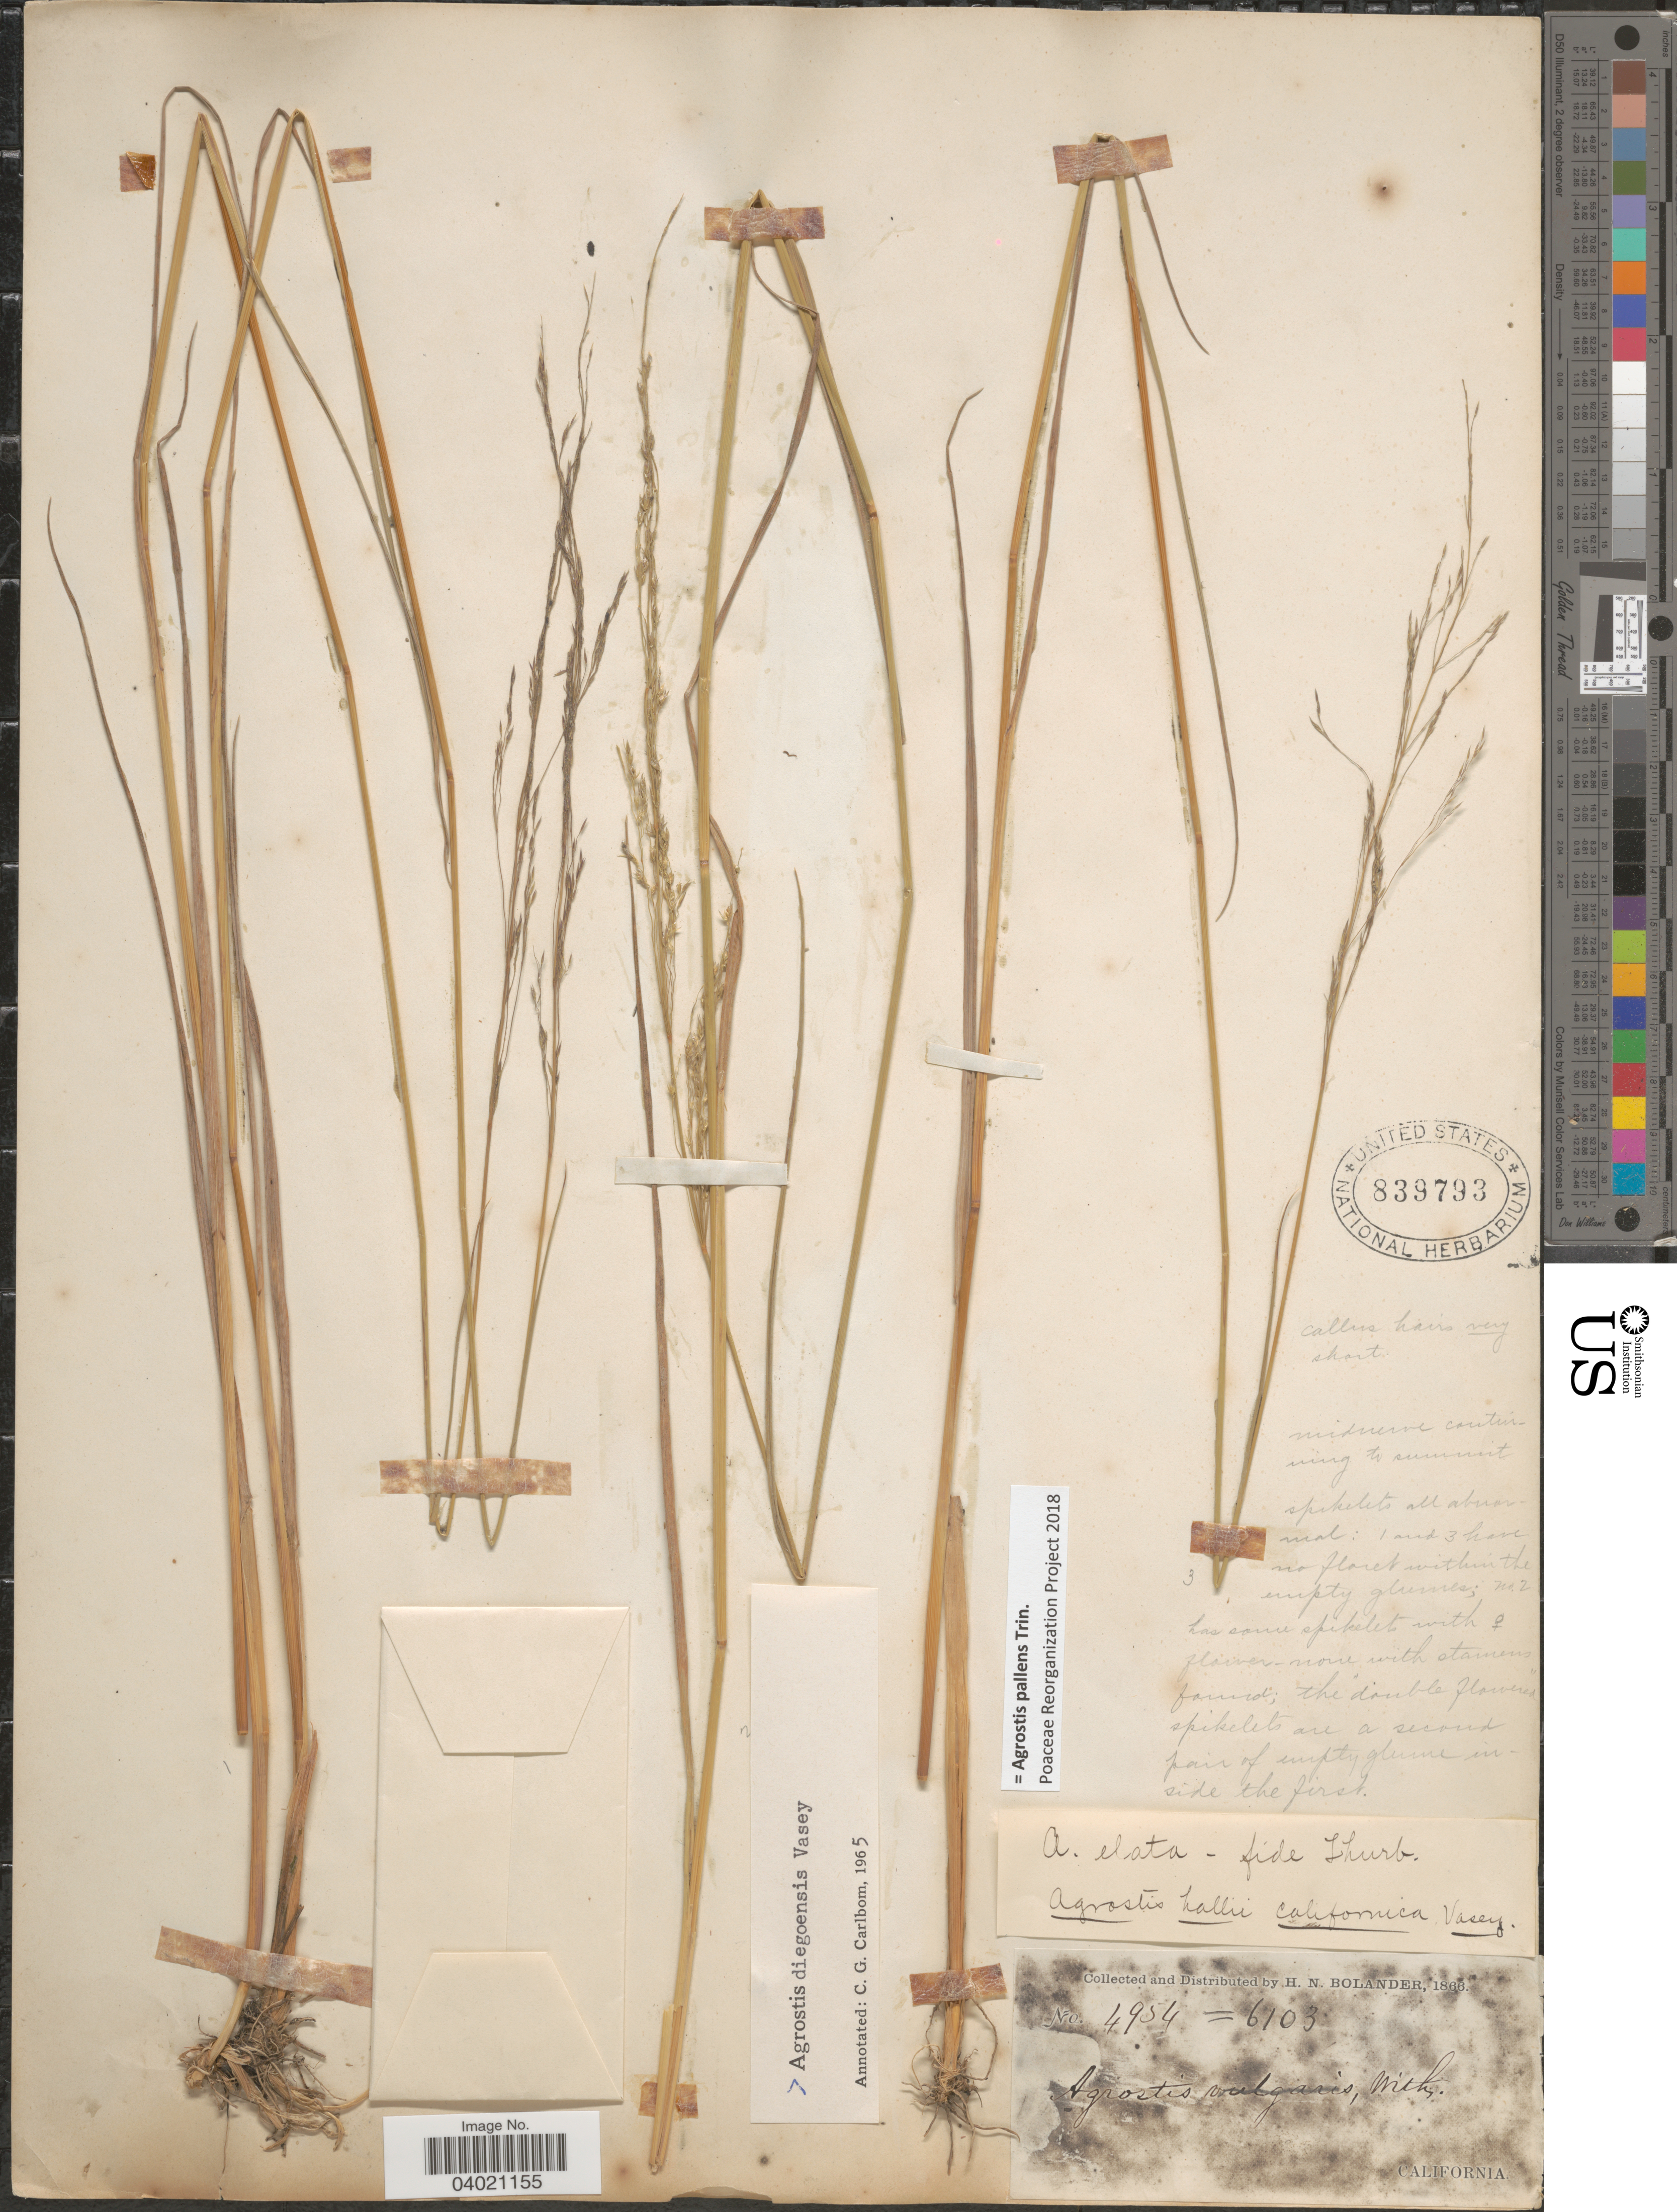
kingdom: Plantae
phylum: Tracheophyta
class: Liliopsida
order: Poales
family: Poaceae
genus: Agrostis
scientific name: Agrostis pallens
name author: Trin.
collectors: H. Bolander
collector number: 4954=6103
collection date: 1866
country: United States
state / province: California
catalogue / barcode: US 839793